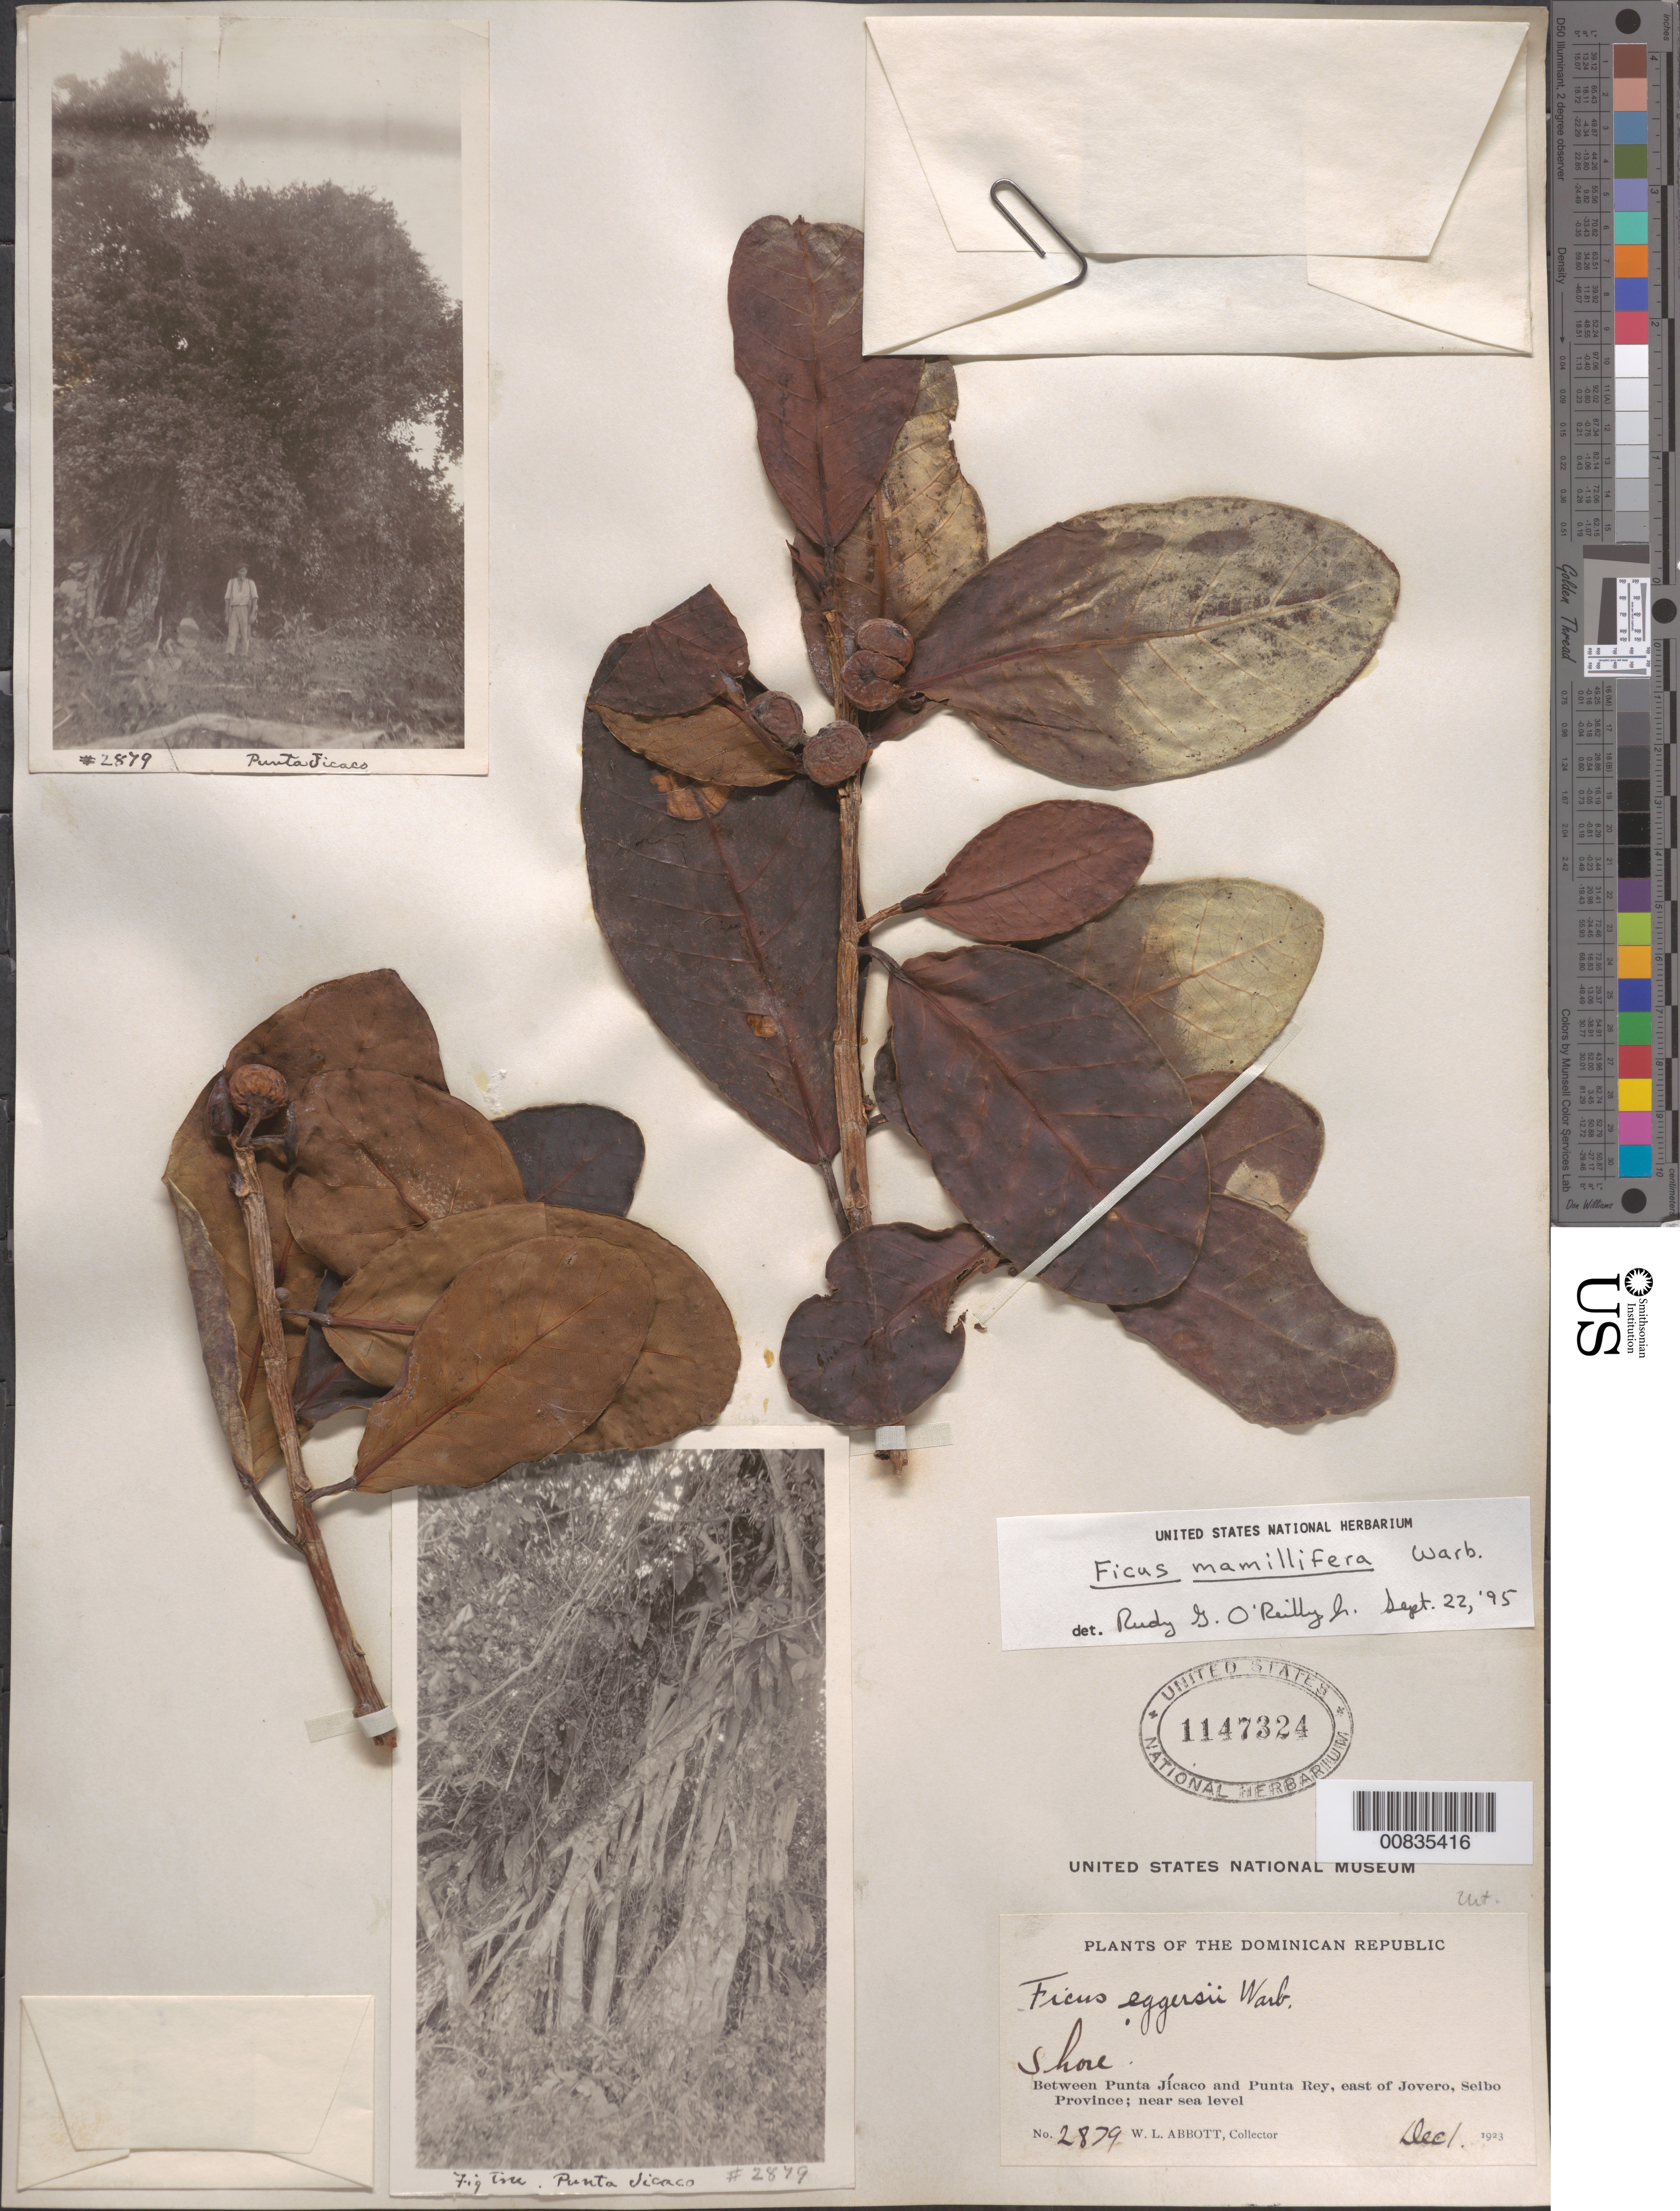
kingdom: Plantae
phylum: Tracheophyta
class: Magnoliopsida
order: Rosales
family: Moraceae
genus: Ficus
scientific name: Ficus mamillifera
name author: Warb.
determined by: O'Reilly, R. G., Jr., (US), NMNH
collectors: W. L. Abbott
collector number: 2879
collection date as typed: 01 Dec 1923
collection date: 1923-12-01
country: Dominican Republic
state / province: El Seibo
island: Hispaniola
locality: Shore between Punta Jícaco and Punta Rey, east of Jovero.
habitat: Shore.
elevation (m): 0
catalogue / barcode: US 1147324